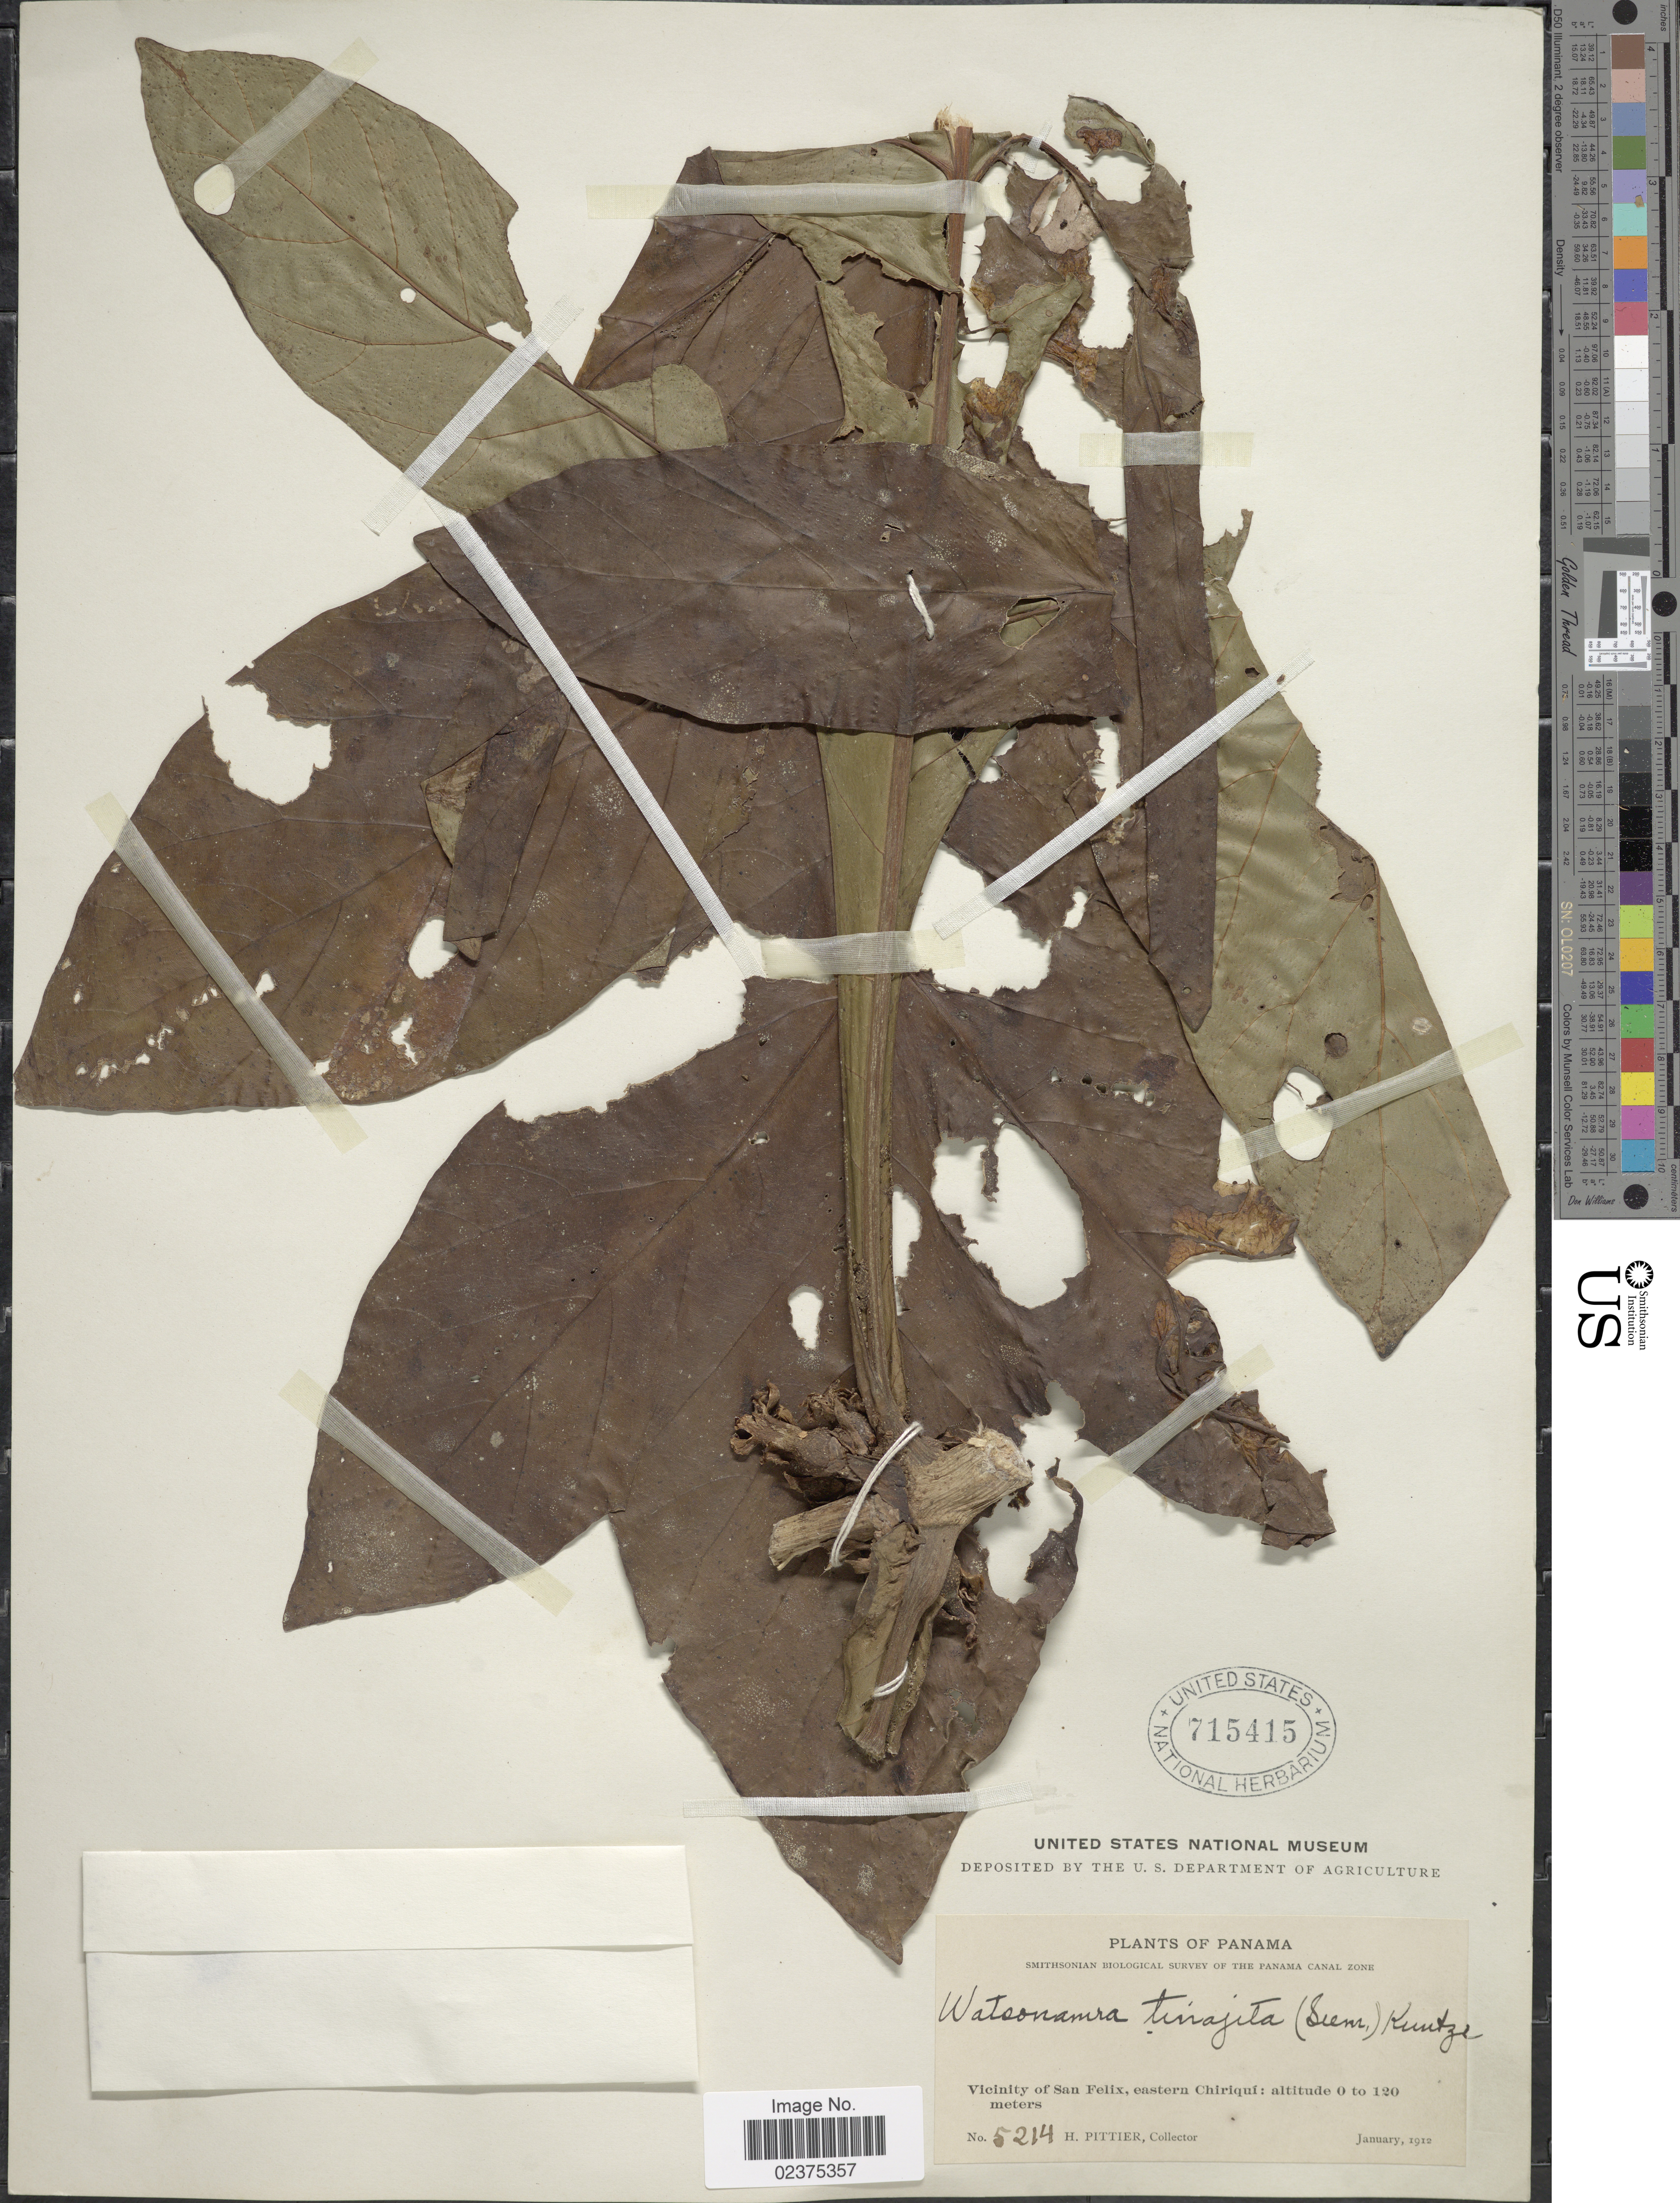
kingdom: Plantae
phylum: Tracheophyta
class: Magnoliopsida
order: Gentianales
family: Rubiaceae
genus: Pentagonia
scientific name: Pentagonia tinajita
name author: Seem.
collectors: H. F. Pittier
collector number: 5214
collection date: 1912-01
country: Panama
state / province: Chiriqui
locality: Vicinity of San Felix, eastern Chiriqui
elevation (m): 0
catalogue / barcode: US 715415